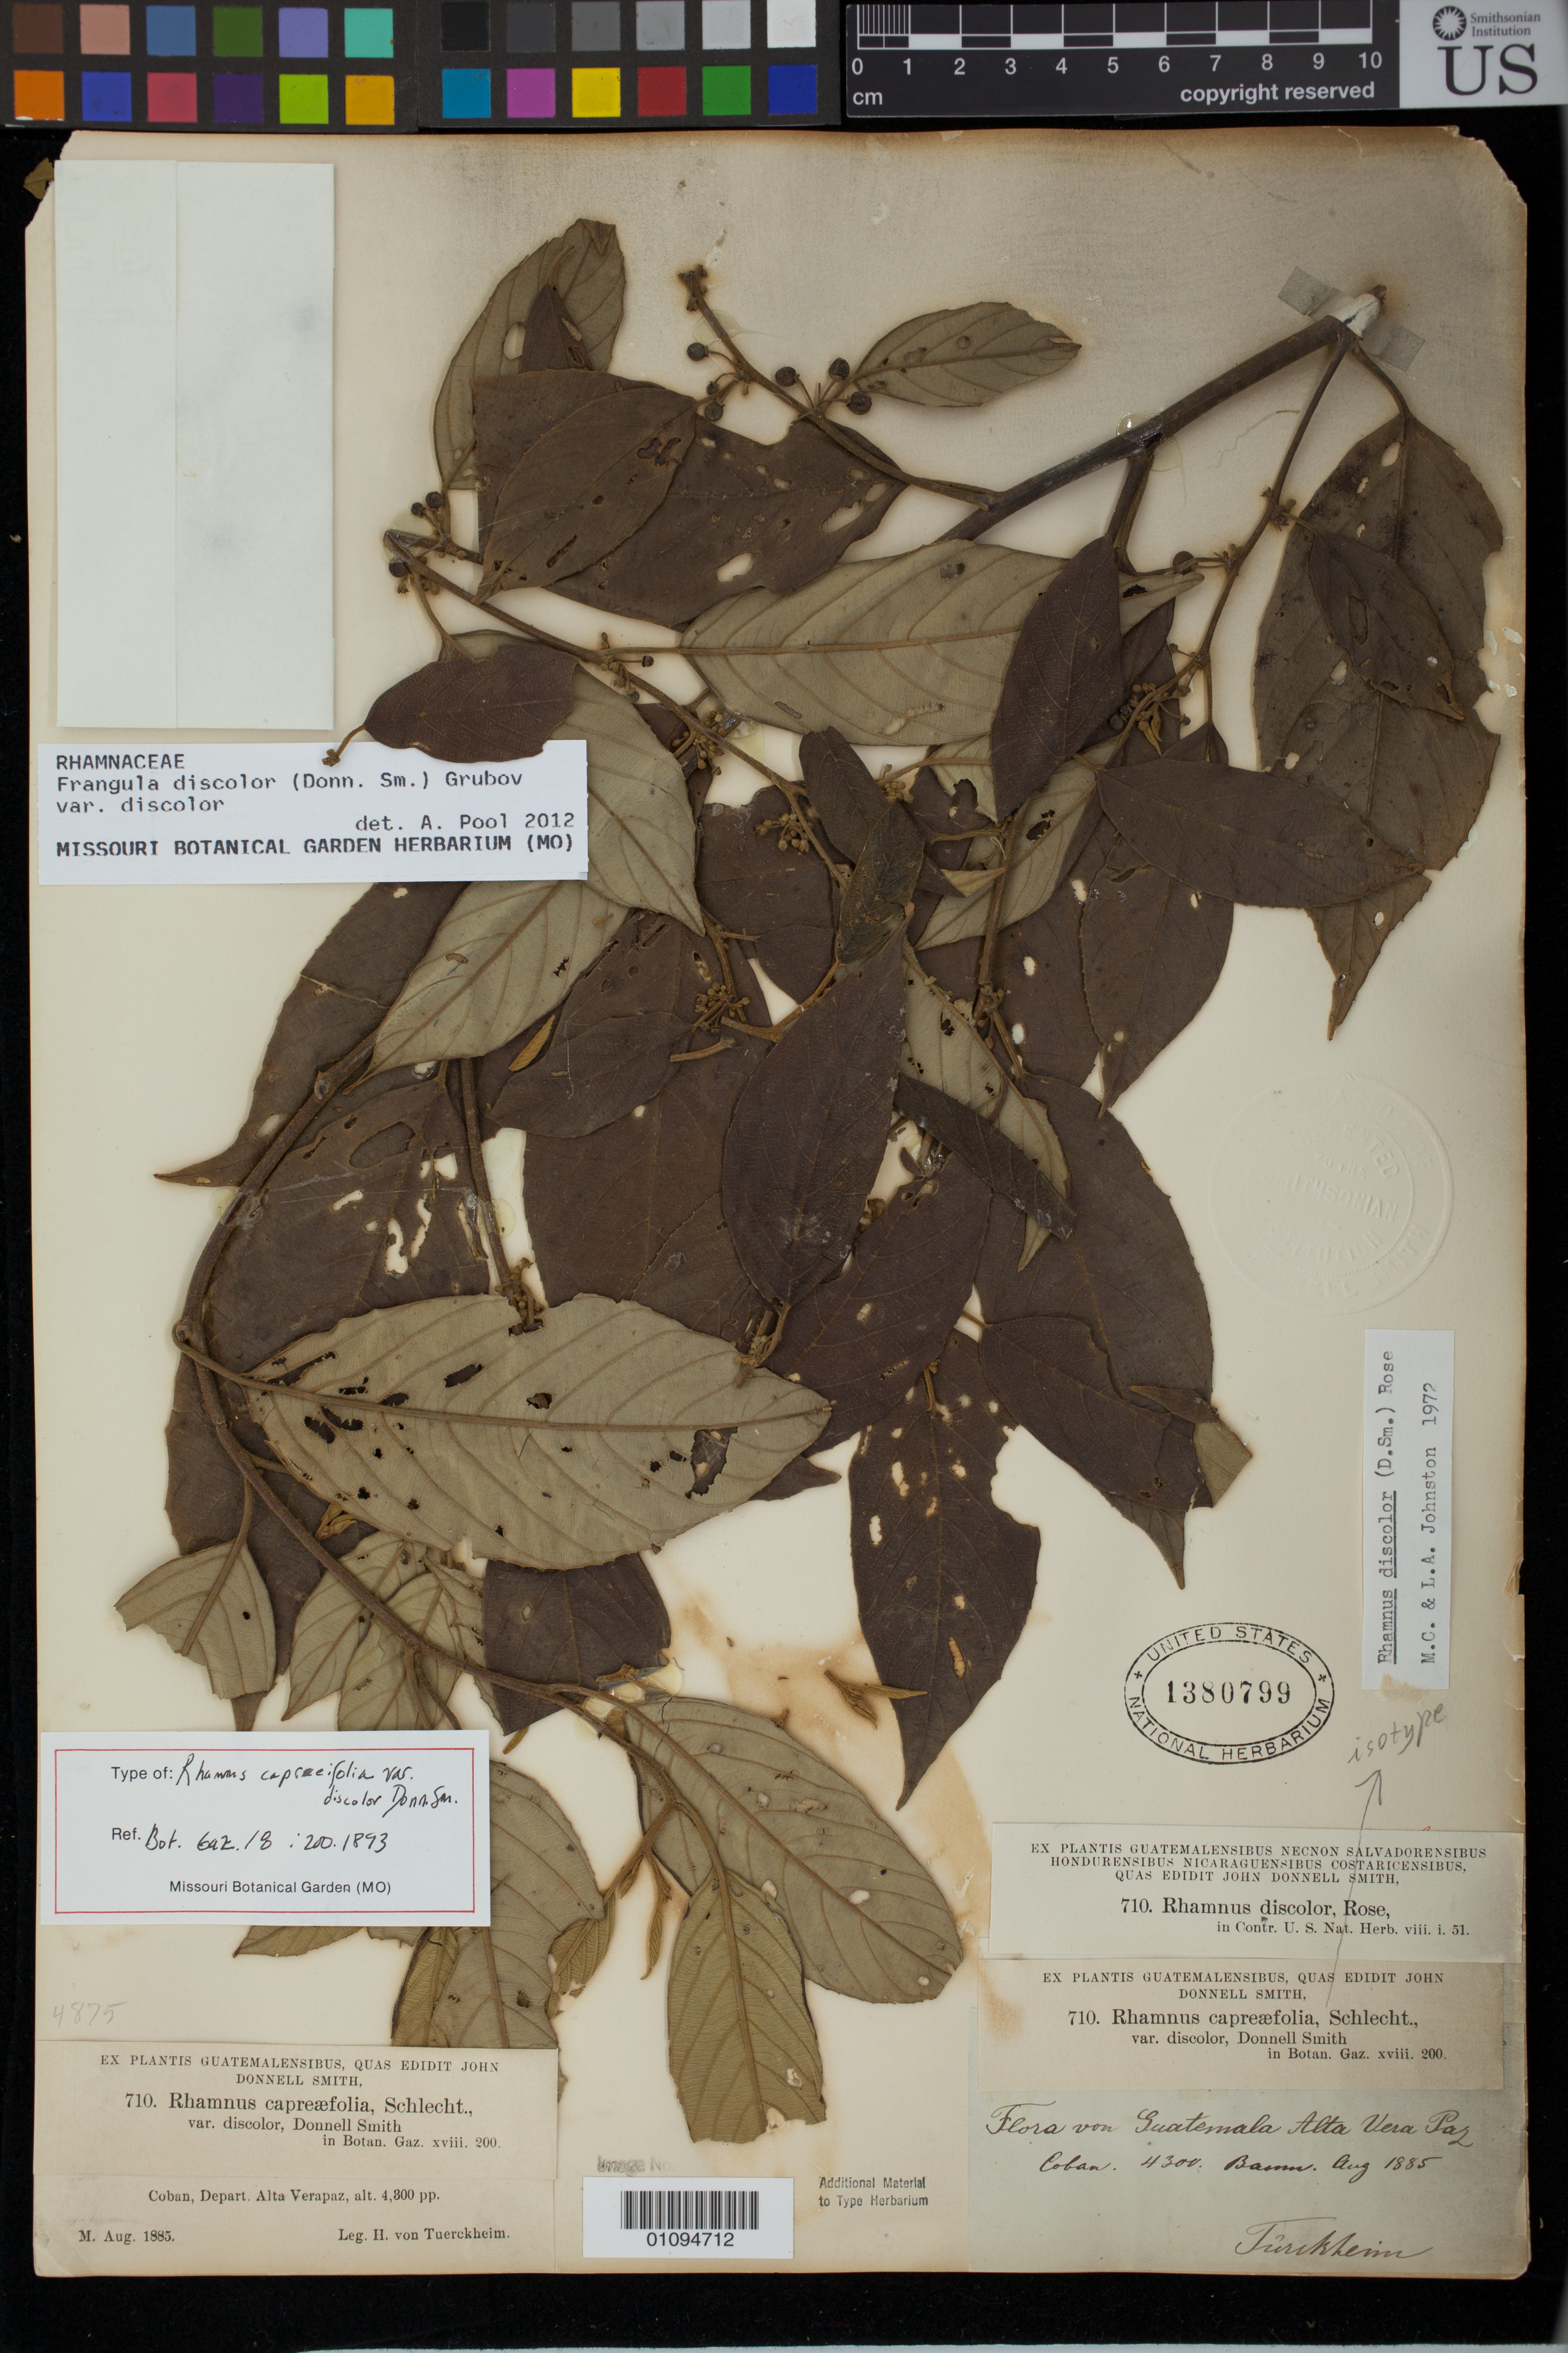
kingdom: Plantae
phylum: Tracheophyta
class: Magnoliopsida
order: Rosales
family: Rhamnaceae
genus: Rhamnus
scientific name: Rhamnus capreifolia var. discolor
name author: Donn. Sm.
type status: Type Collection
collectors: H. von Türckheim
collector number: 710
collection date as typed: Aug 1885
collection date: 1885-08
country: Guatemala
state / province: Alta Verapaz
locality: Cobán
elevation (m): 1311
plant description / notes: One of two specimens (USNH 1380798, 1380799) received from the John Donnell Smith herbarium, neither clearly identifiable as the holotype.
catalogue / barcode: US 1380799